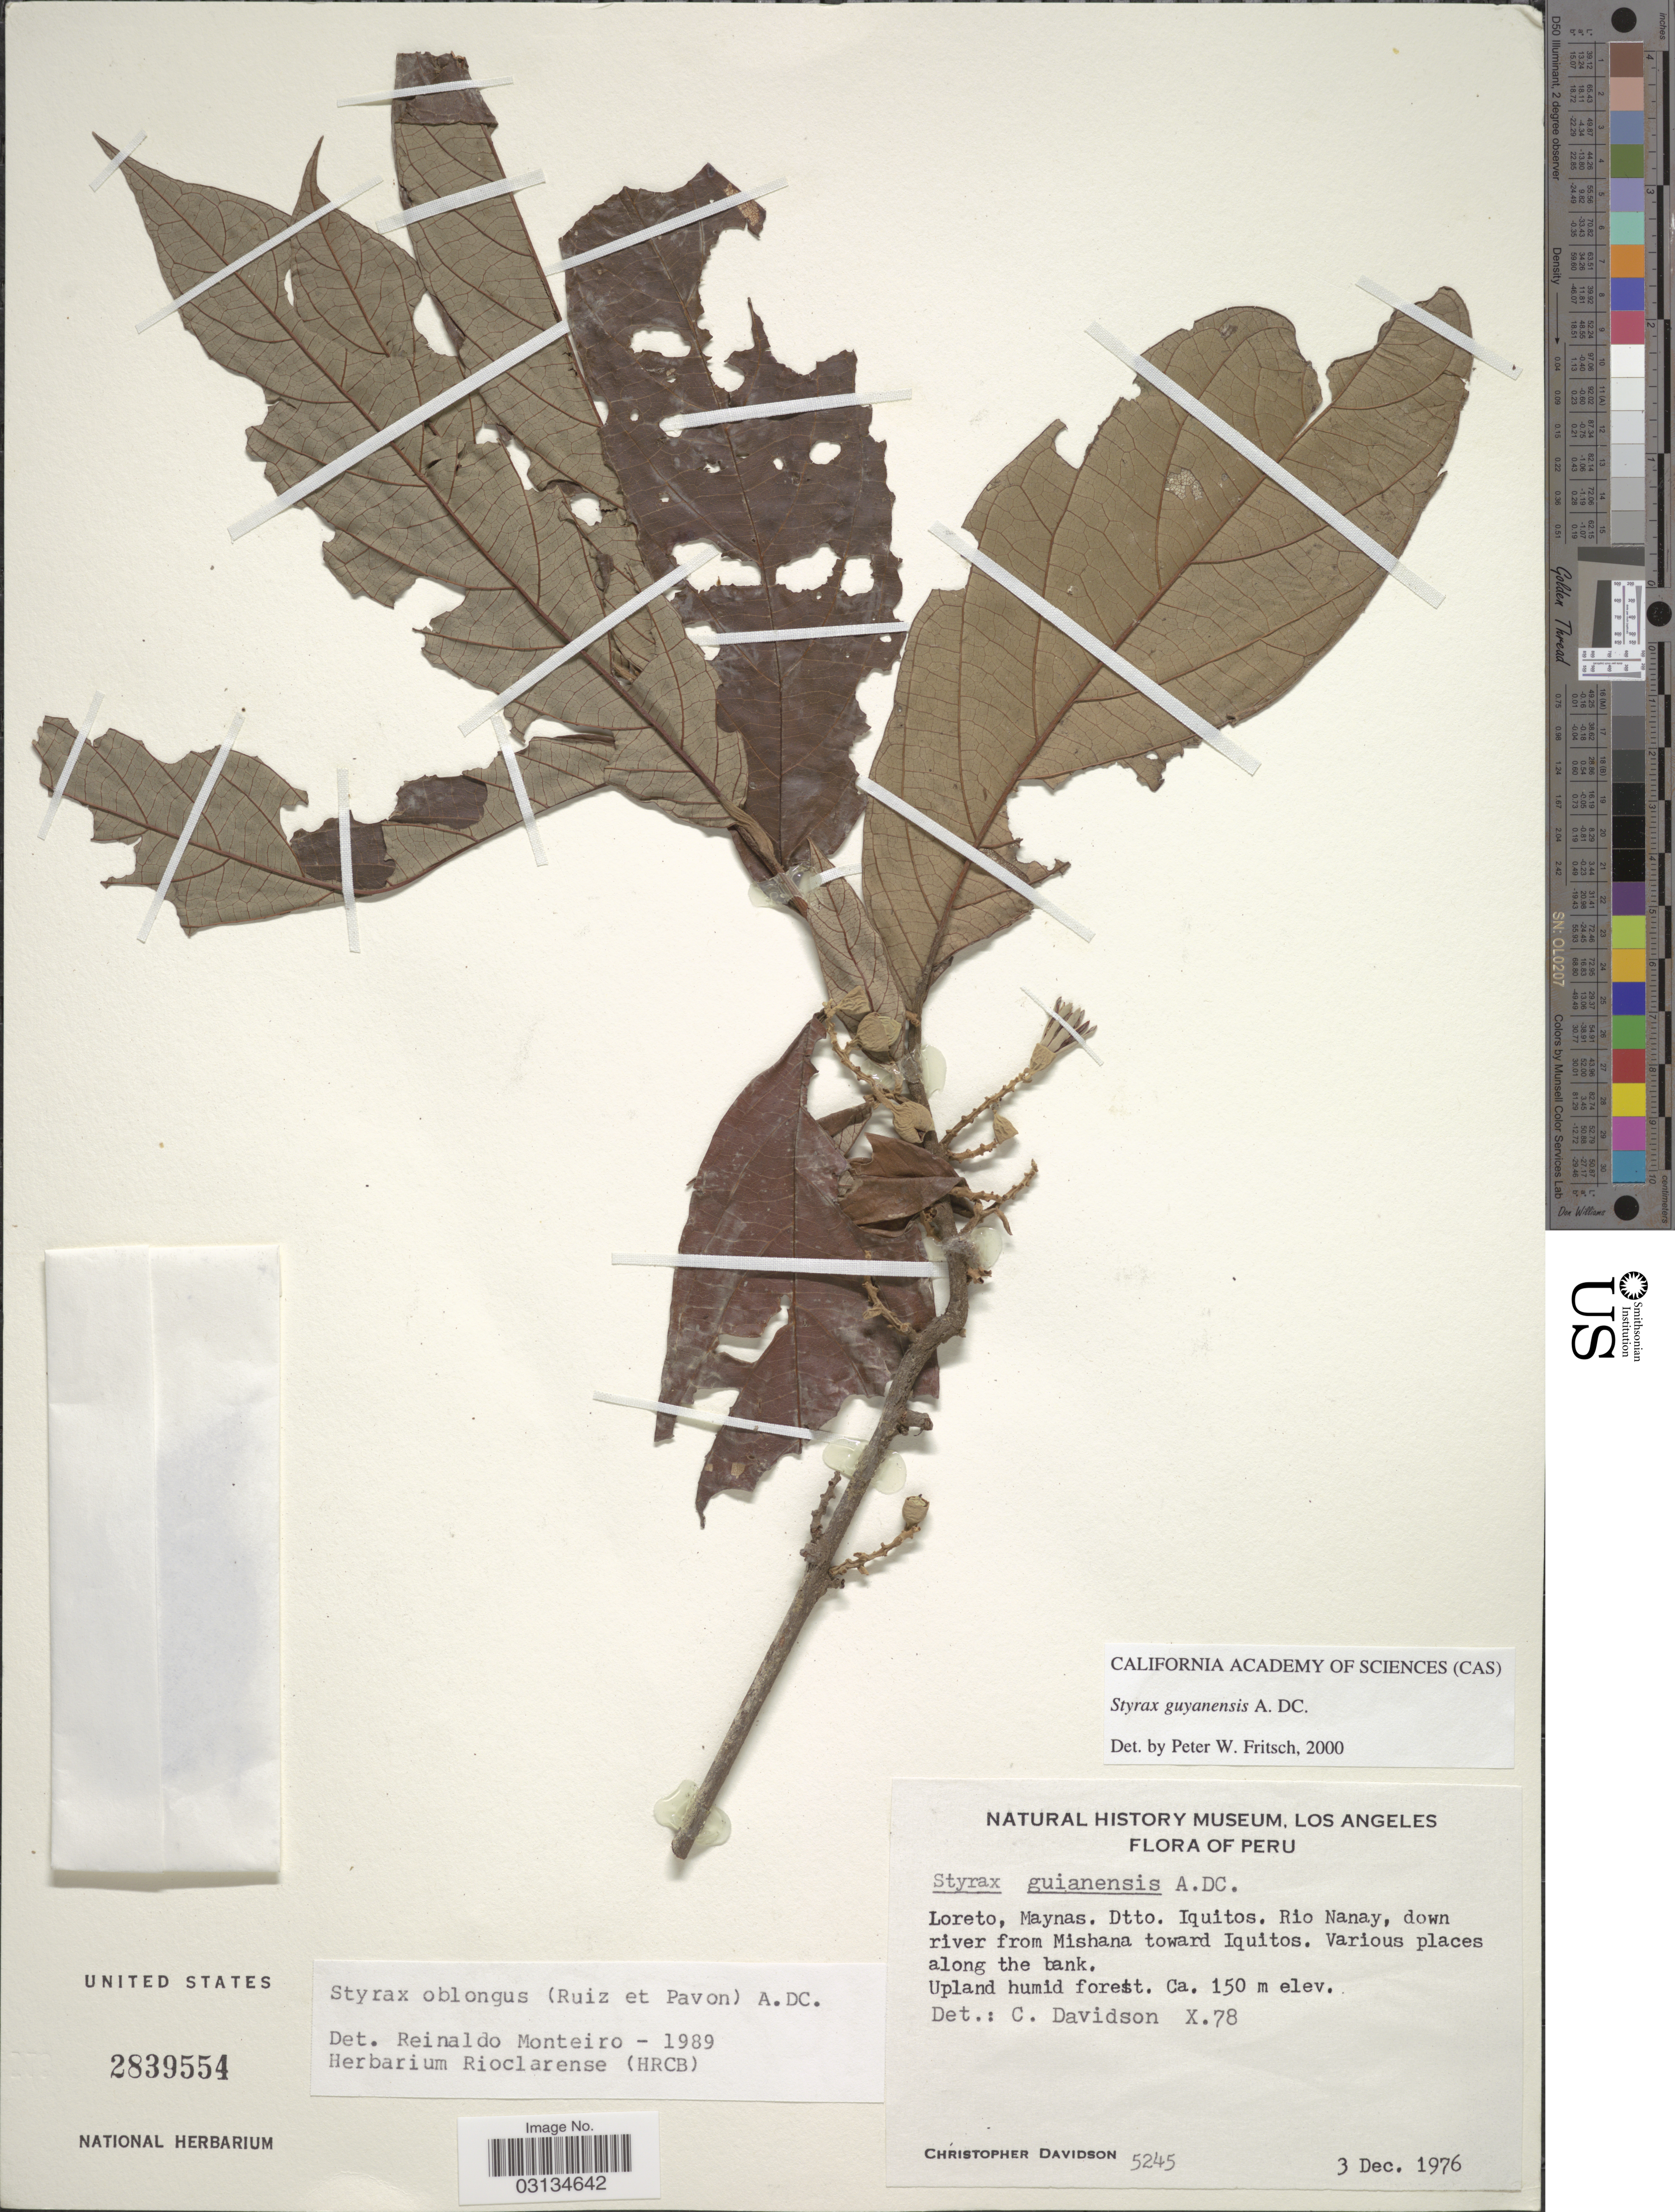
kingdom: Plantae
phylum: Tracheophyta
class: Magnoliopsida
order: Ericales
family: Styracaceae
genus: Styrax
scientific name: Styrax guyanensis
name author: A. DC.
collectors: C. Davidson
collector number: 5245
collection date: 1976-12-03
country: Peru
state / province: Loreto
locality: Maynas. Dtto. Iquitos. Rio Nanay, down river from Mishana toward Iquitos.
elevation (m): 150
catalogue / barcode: US 2839554